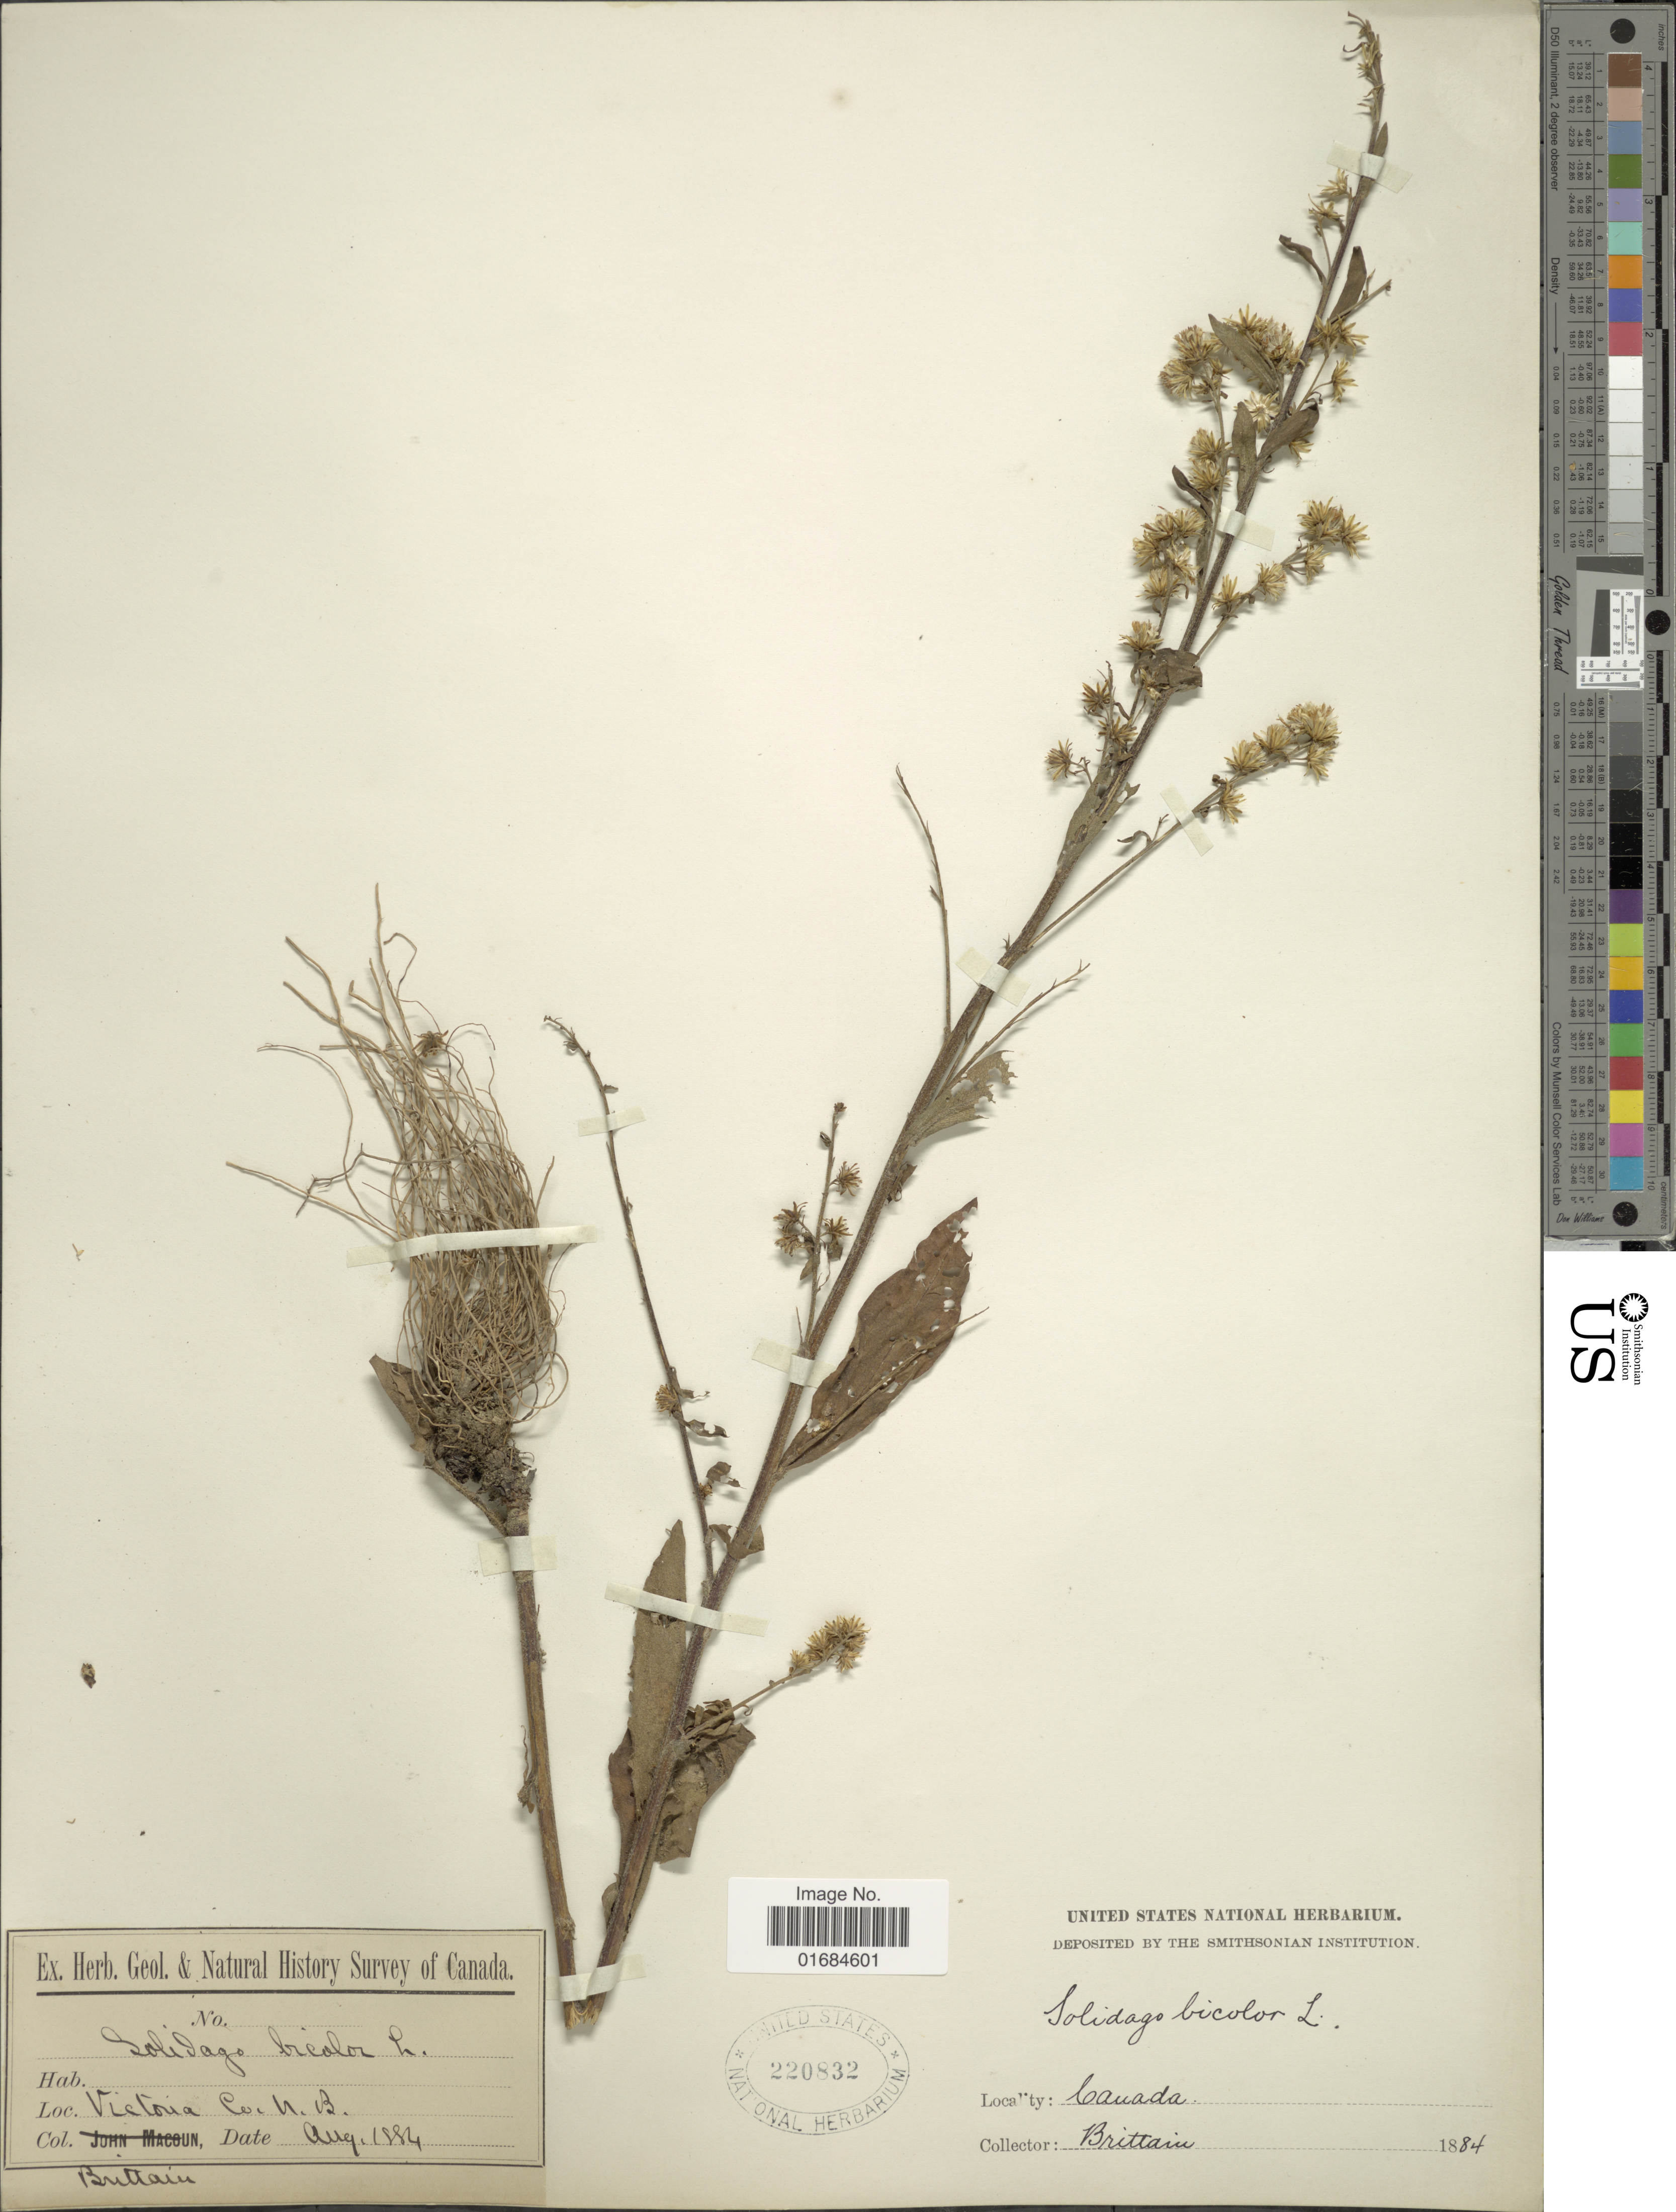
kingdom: Plantae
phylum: Tracheophyta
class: Magnoliopsida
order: Asterales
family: Asteraceae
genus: Solidago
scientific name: Solidago bicolor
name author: L.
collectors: Brittaiu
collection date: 1884-08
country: Canada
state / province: New Brunswick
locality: Victoria Co, N. B.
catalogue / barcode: US 220832